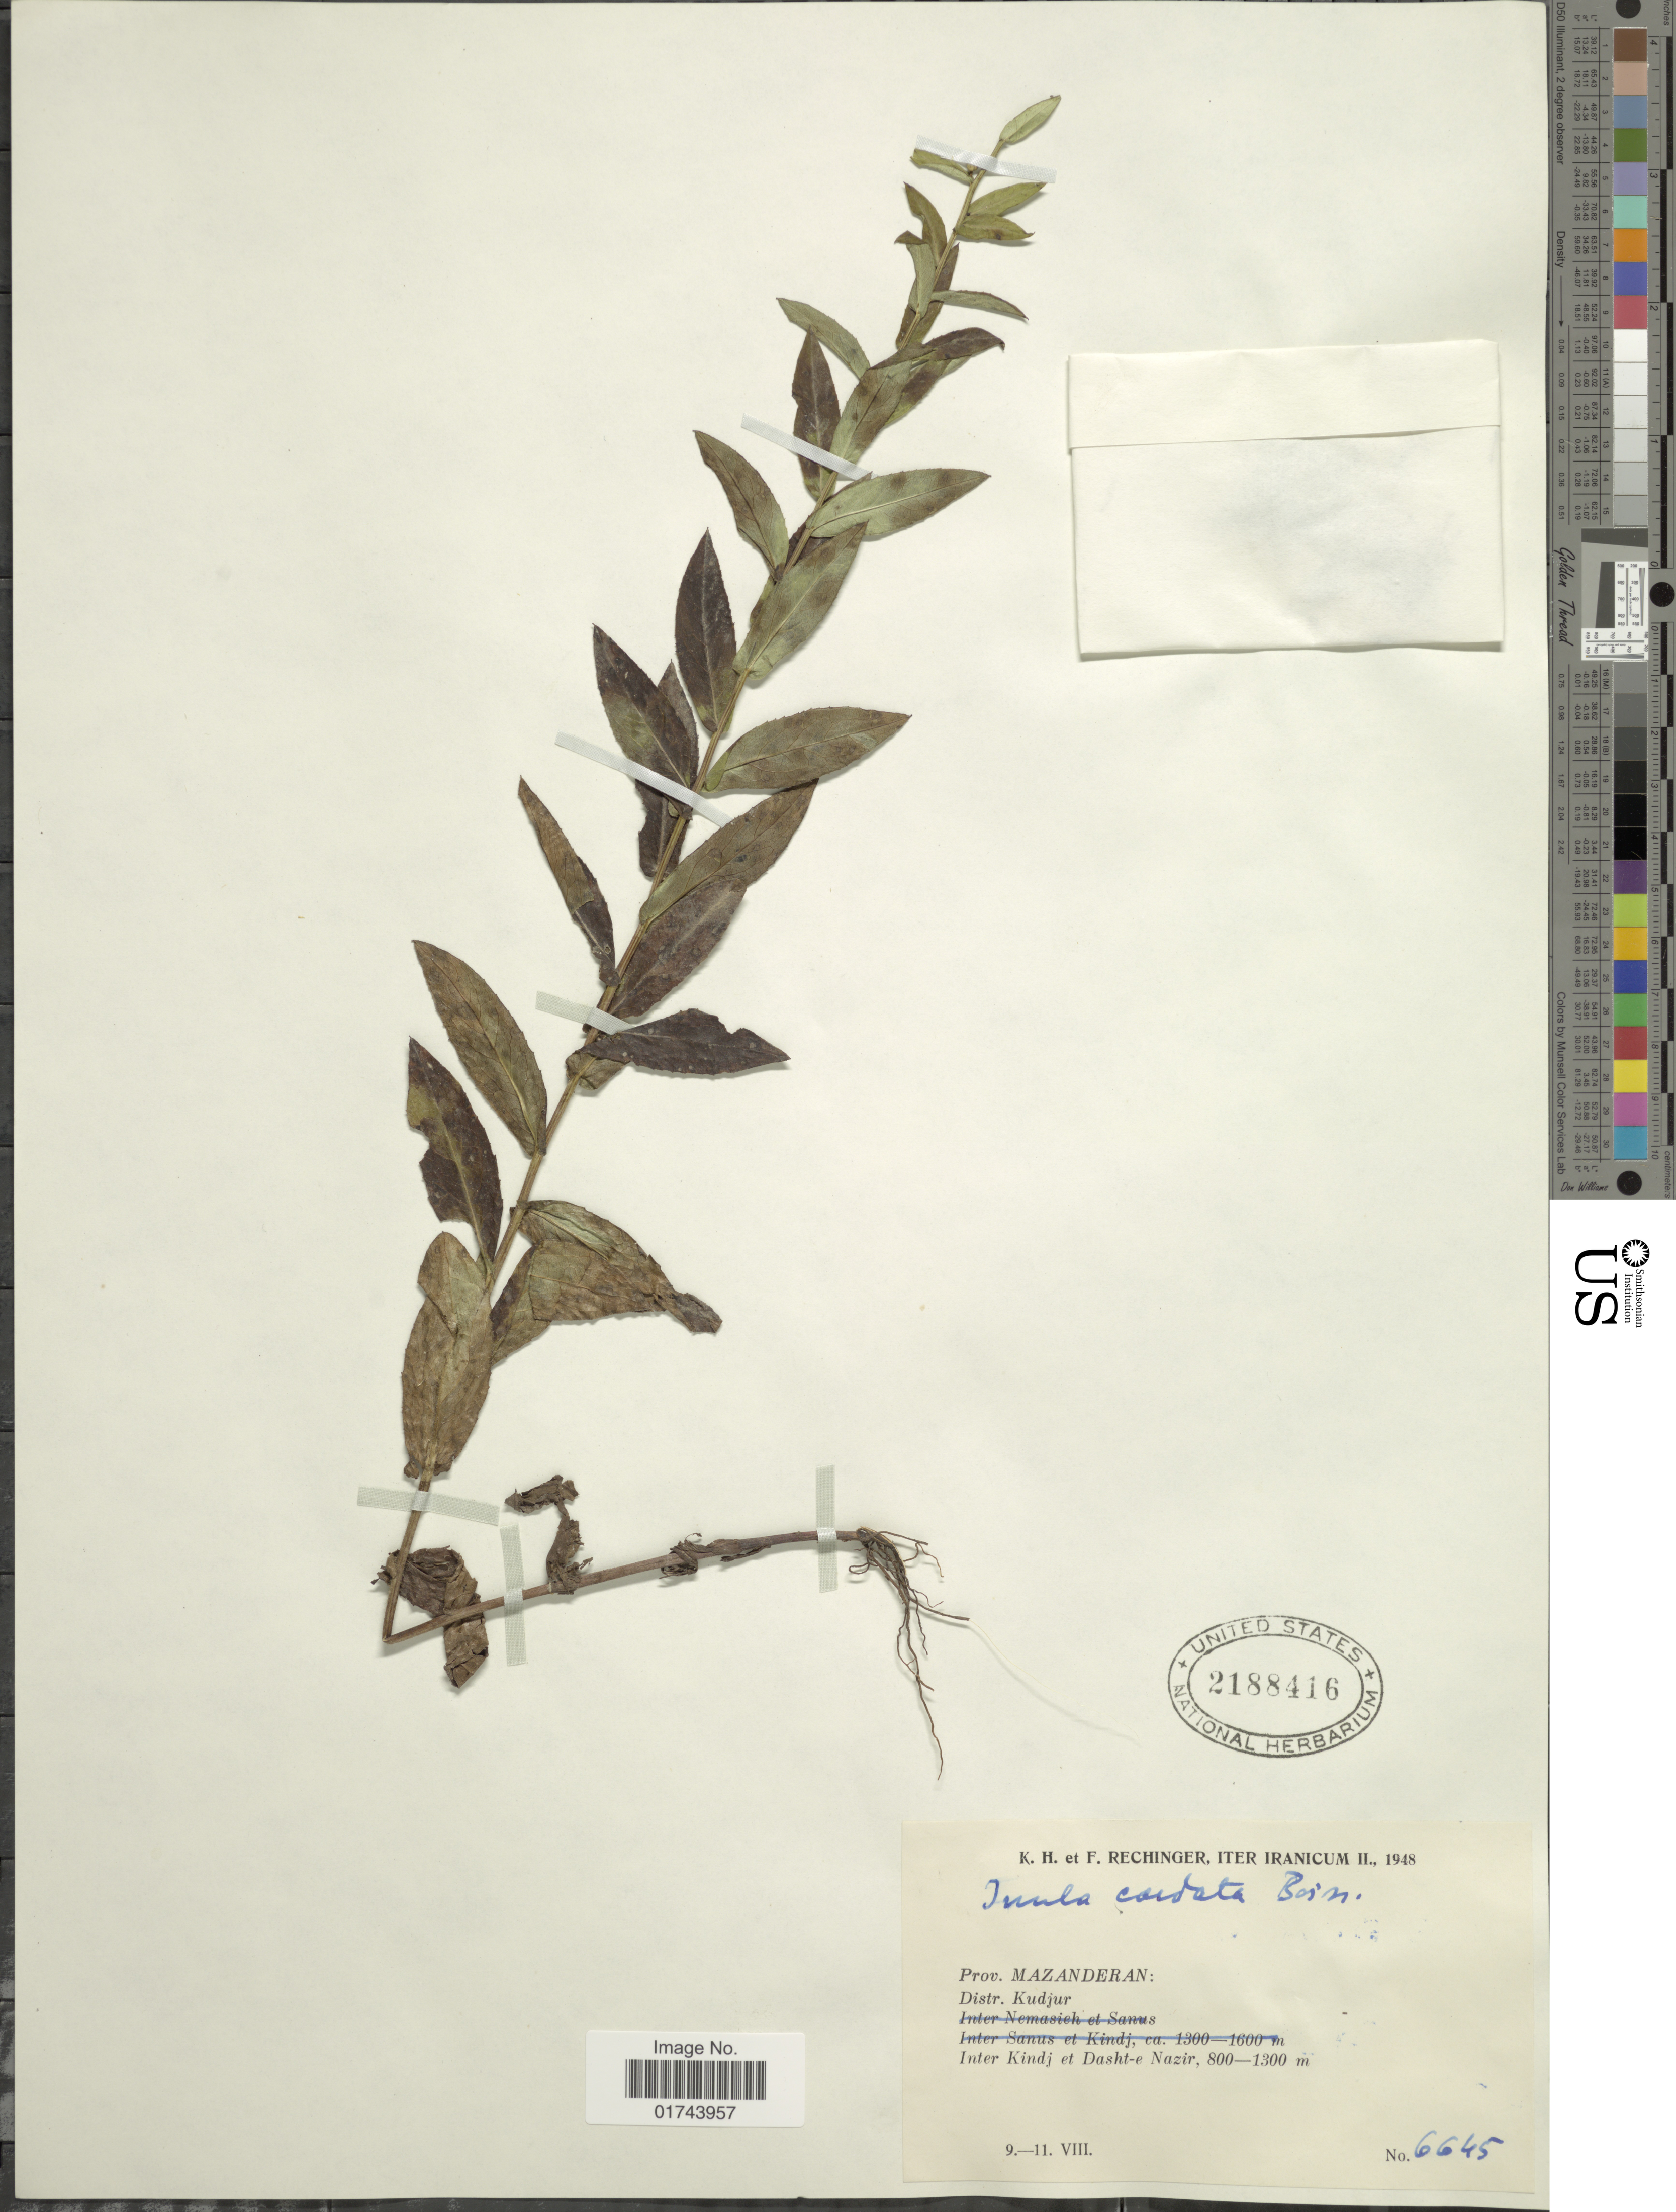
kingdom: Plantae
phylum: Tracheophyta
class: Magnoliopsida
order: Asterales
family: Asteraceae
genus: Inula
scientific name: Inula cordata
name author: Boiss.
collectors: K. H. Rechinger & F. Rechinger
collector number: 6645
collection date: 1948-08-09/1948-08-11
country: Iran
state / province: Mazandaran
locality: Distr. Kudjur, Inter Kindj et Dasht-e Nazir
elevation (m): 800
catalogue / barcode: US 2188416